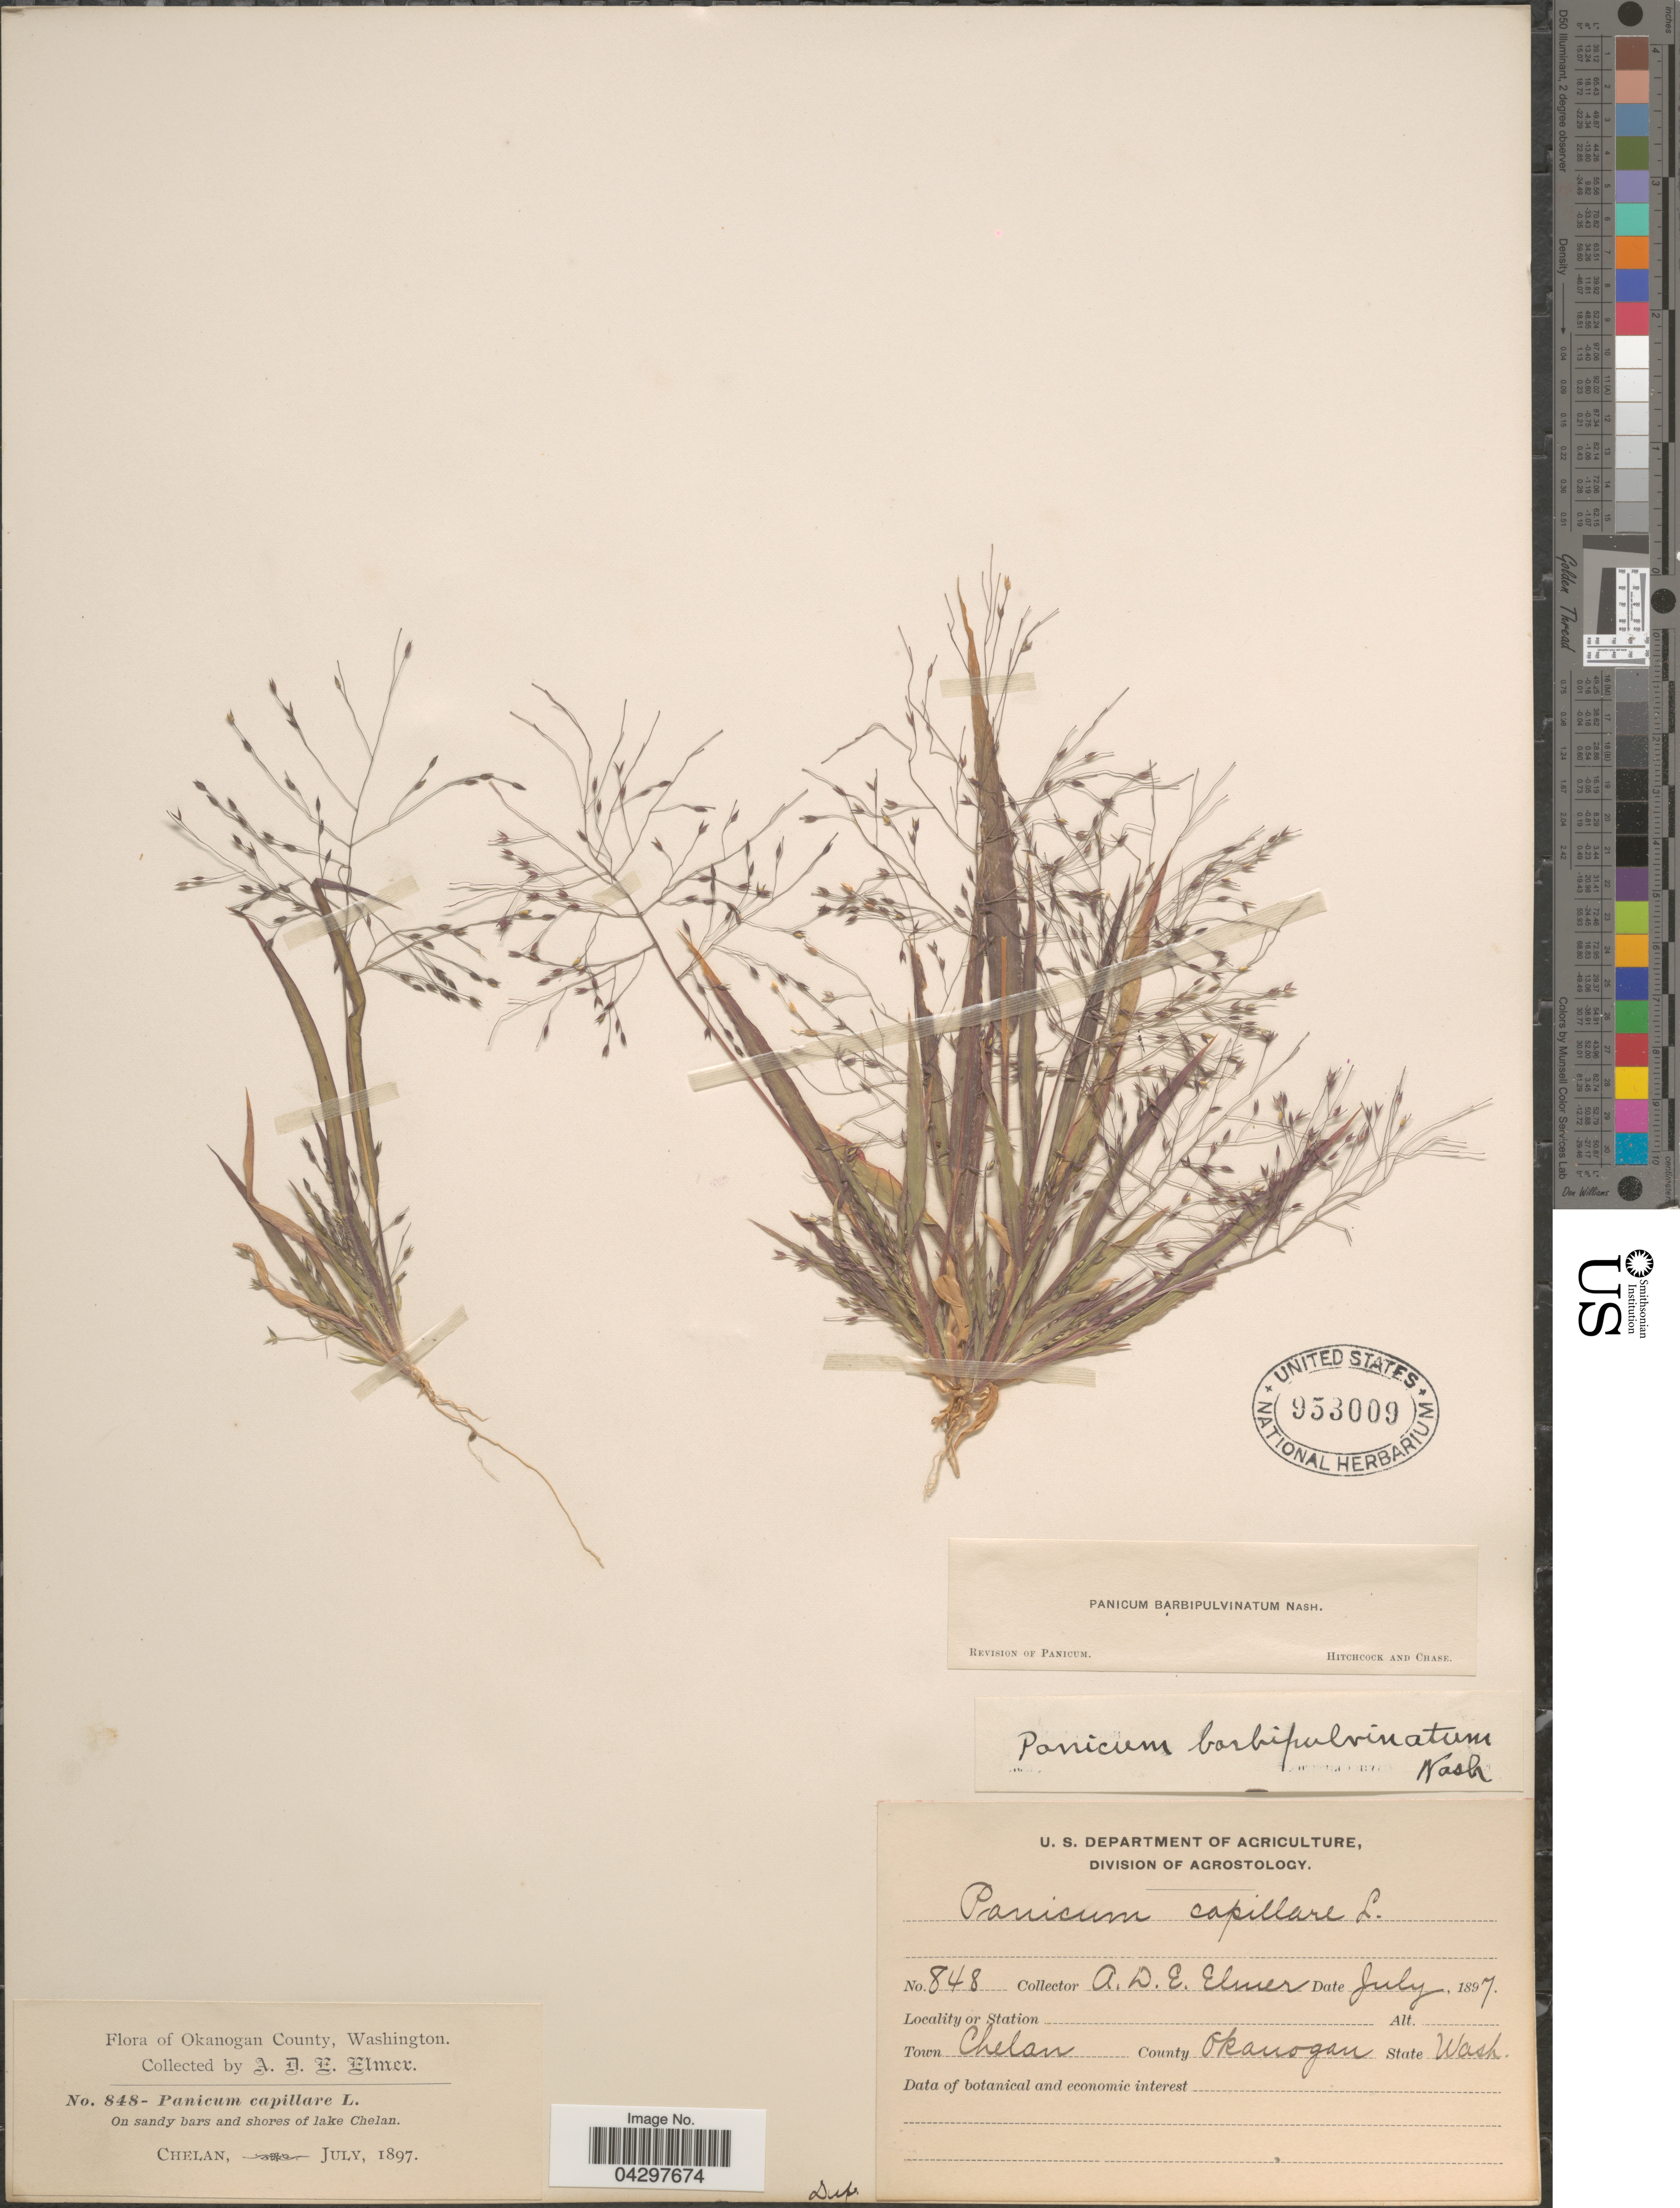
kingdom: Plantae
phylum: Tracheophyta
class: Liliopsida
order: Poales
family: Poaceae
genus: Panicum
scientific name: Panicum capillare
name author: L.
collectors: A. D. E. Elmer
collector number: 848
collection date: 1897-07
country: United States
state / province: Washington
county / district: Chelan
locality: Town Chelan. On sandy bars and shores of lake Chelan. Chelan.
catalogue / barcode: US 953009